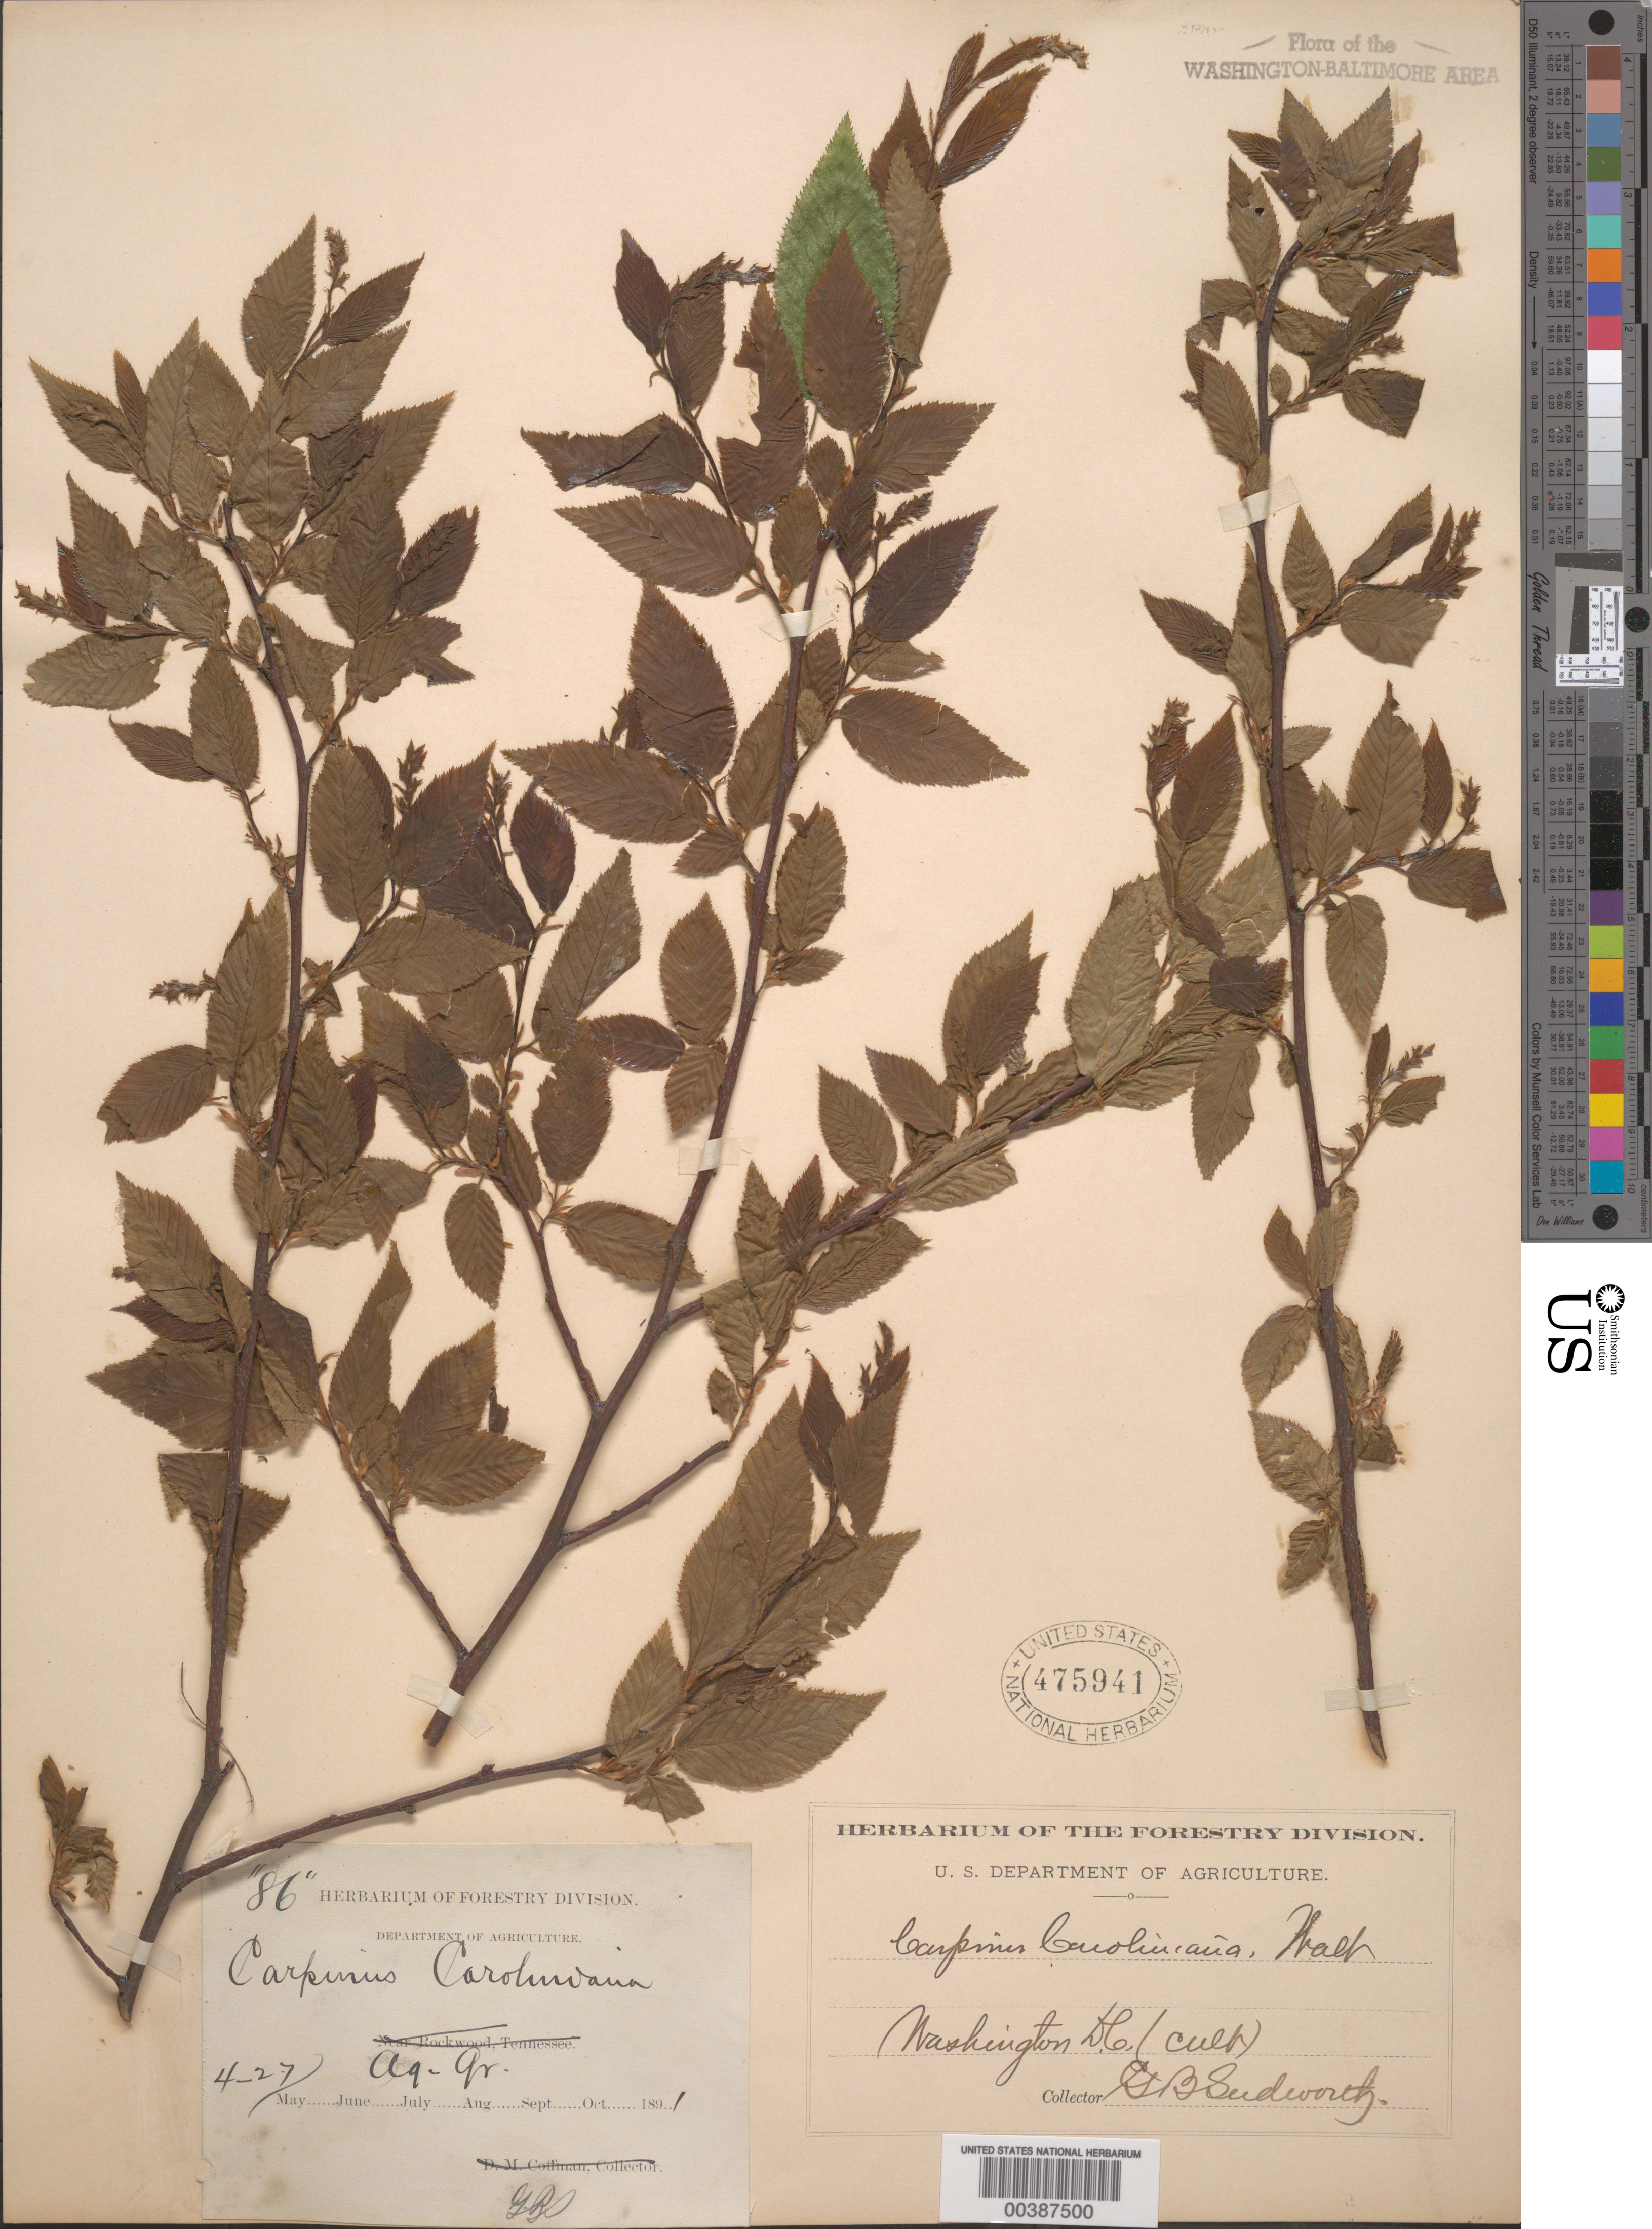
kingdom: Plantae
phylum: Tracheophyta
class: Magnoliopsida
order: Fagales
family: Betulaceae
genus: Carpinus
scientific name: Carpinus caroliniana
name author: Walter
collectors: G. B. Sudworth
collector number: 86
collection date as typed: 27 Apr 1891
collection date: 1891-04-27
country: United States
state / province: District of Columbia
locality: Agriculture grounds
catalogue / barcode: US 475941